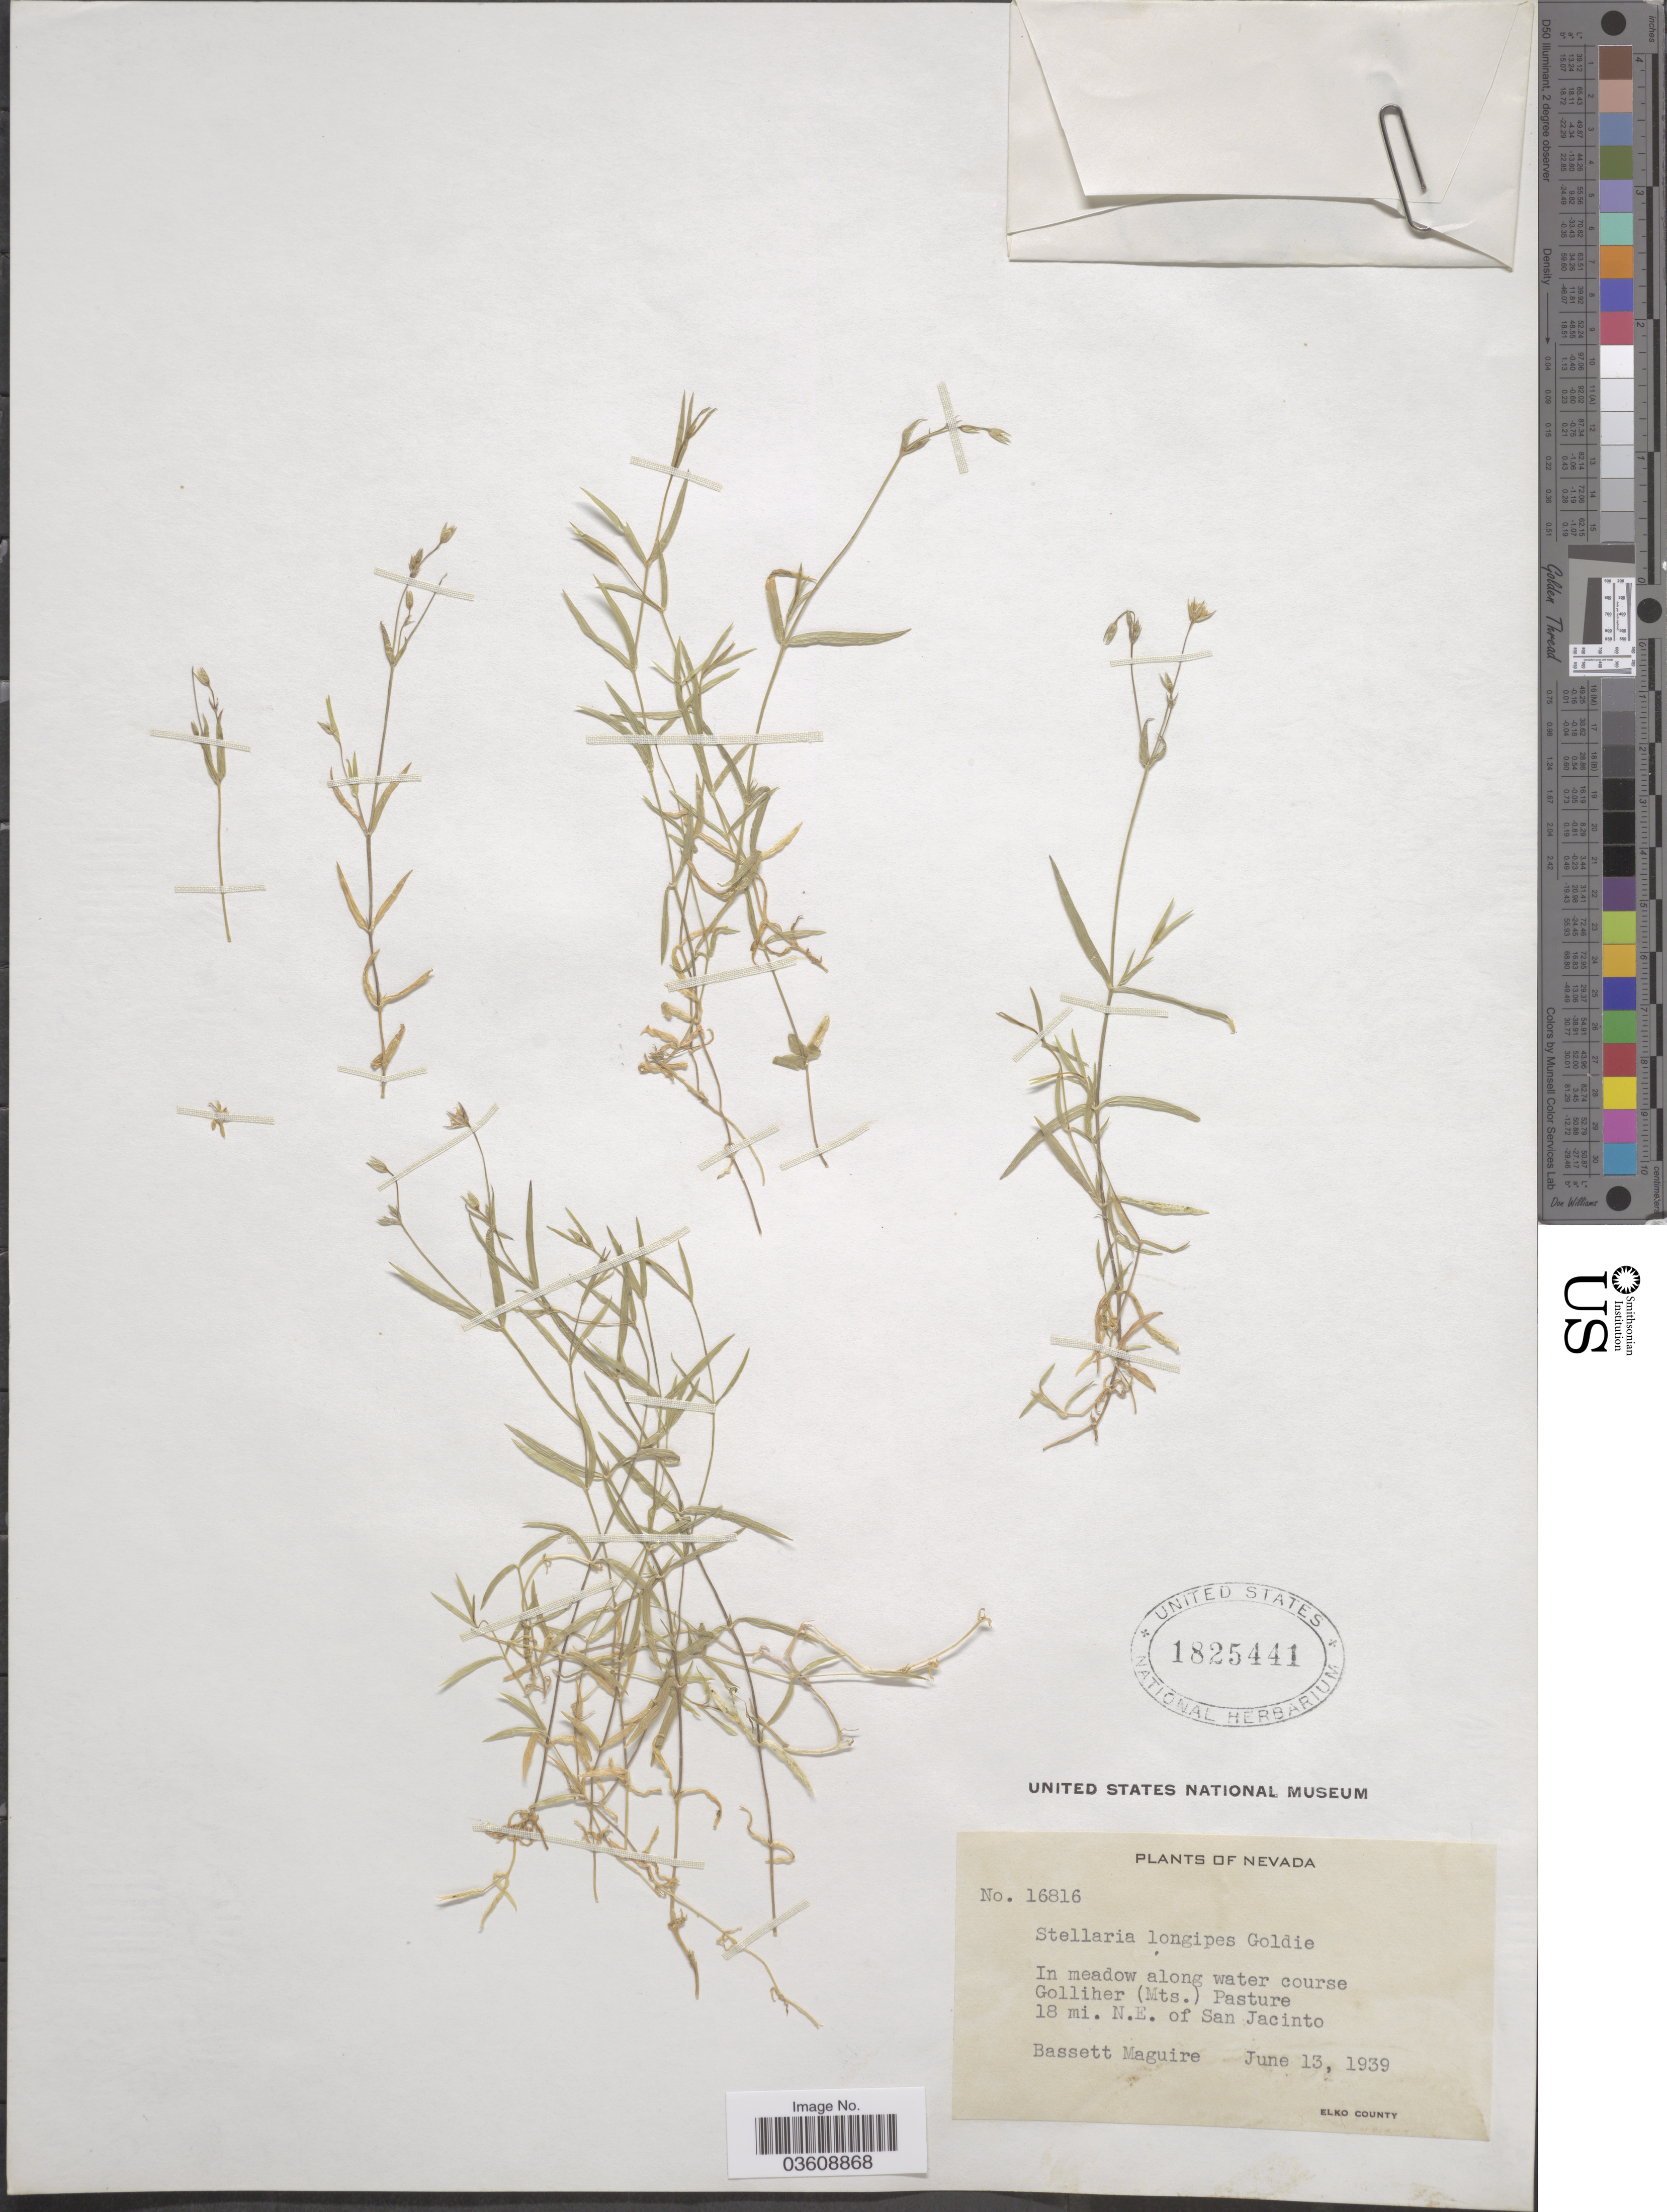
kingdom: Plantae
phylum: Tracheophyta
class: Magnoliopsida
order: Caryophyllales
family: Caryophyllaceae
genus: Stellaria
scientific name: Stellaria longipes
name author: Goldie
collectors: B. Maguire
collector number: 16816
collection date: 1939-06-13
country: United States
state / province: Nevada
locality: In meadow along water course Golliher (Mts.) Pasture. 18 mi. N.E. of San Jacinto. Elko County.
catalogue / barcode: US 1825441